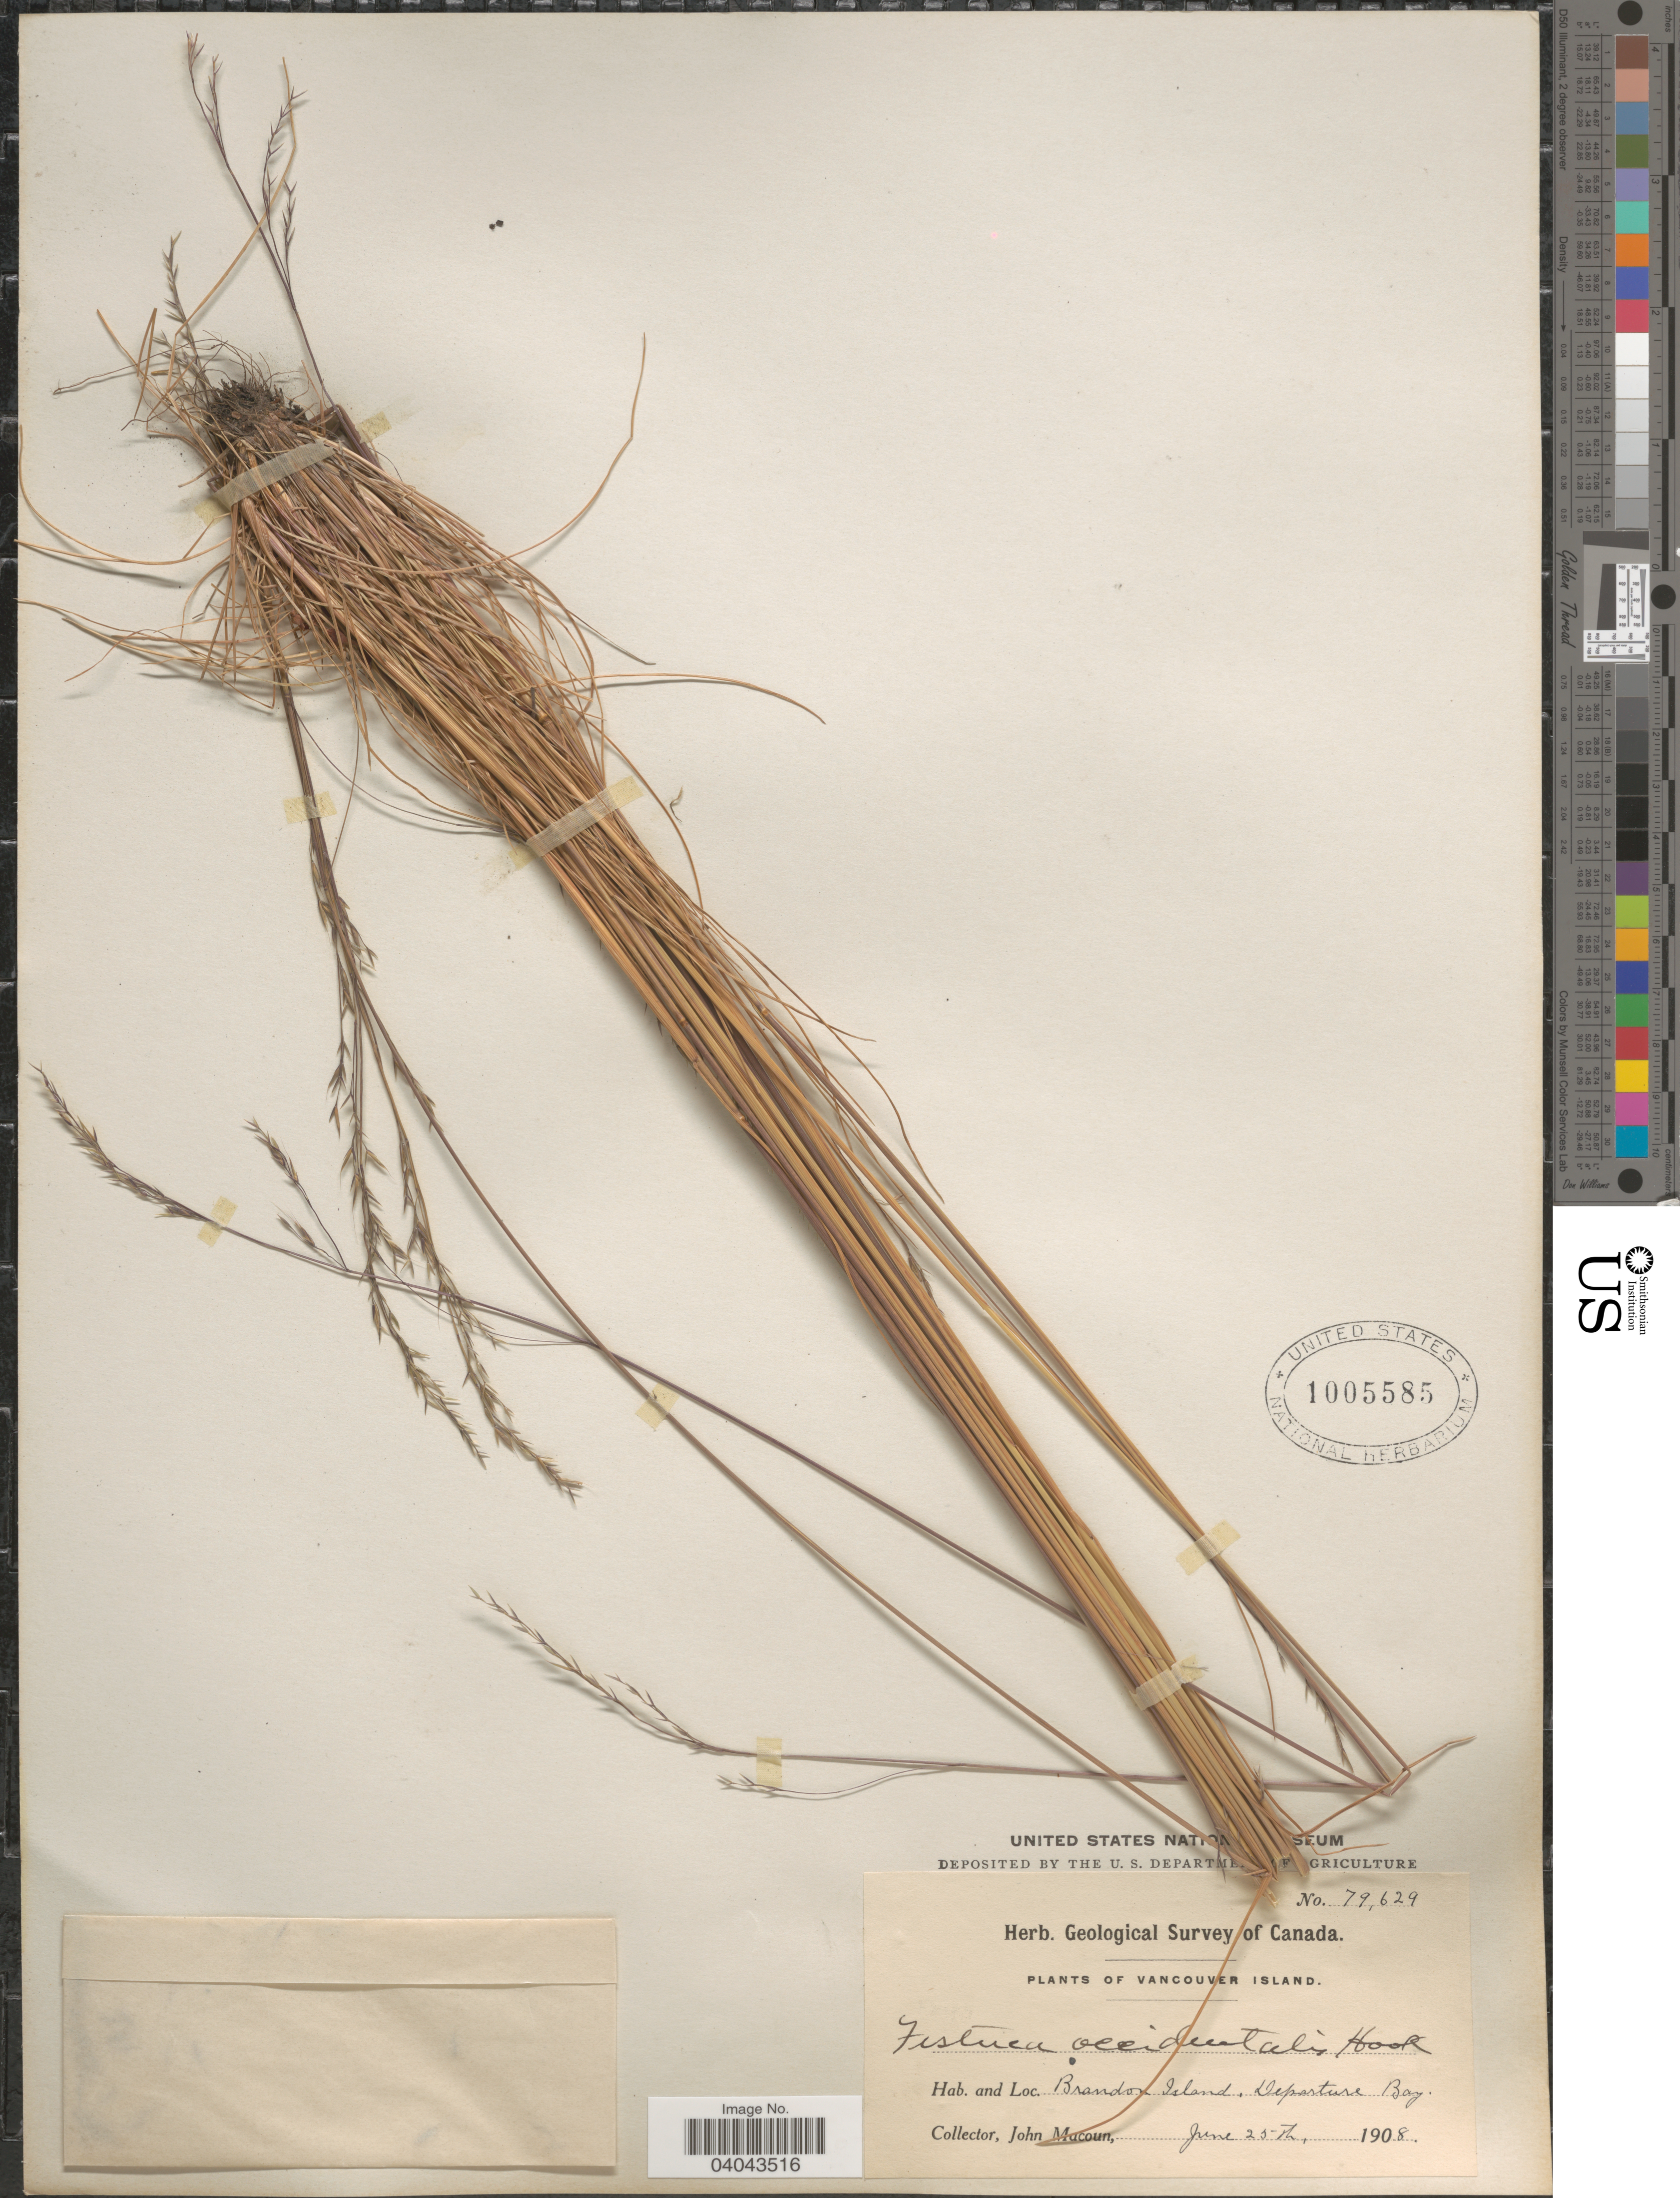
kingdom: Plantae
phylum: Tracheophyta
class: Liliopsida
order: Poales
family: Poaceae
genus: Festuca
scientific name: Festuca occidentalis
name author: Hook.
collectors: J. Macoun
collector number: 79629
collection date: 1908-06-25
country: Canada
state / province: British Columbia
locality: Vancouver Island. Brandon Island, Departure Bay.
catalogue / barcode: US 1005585